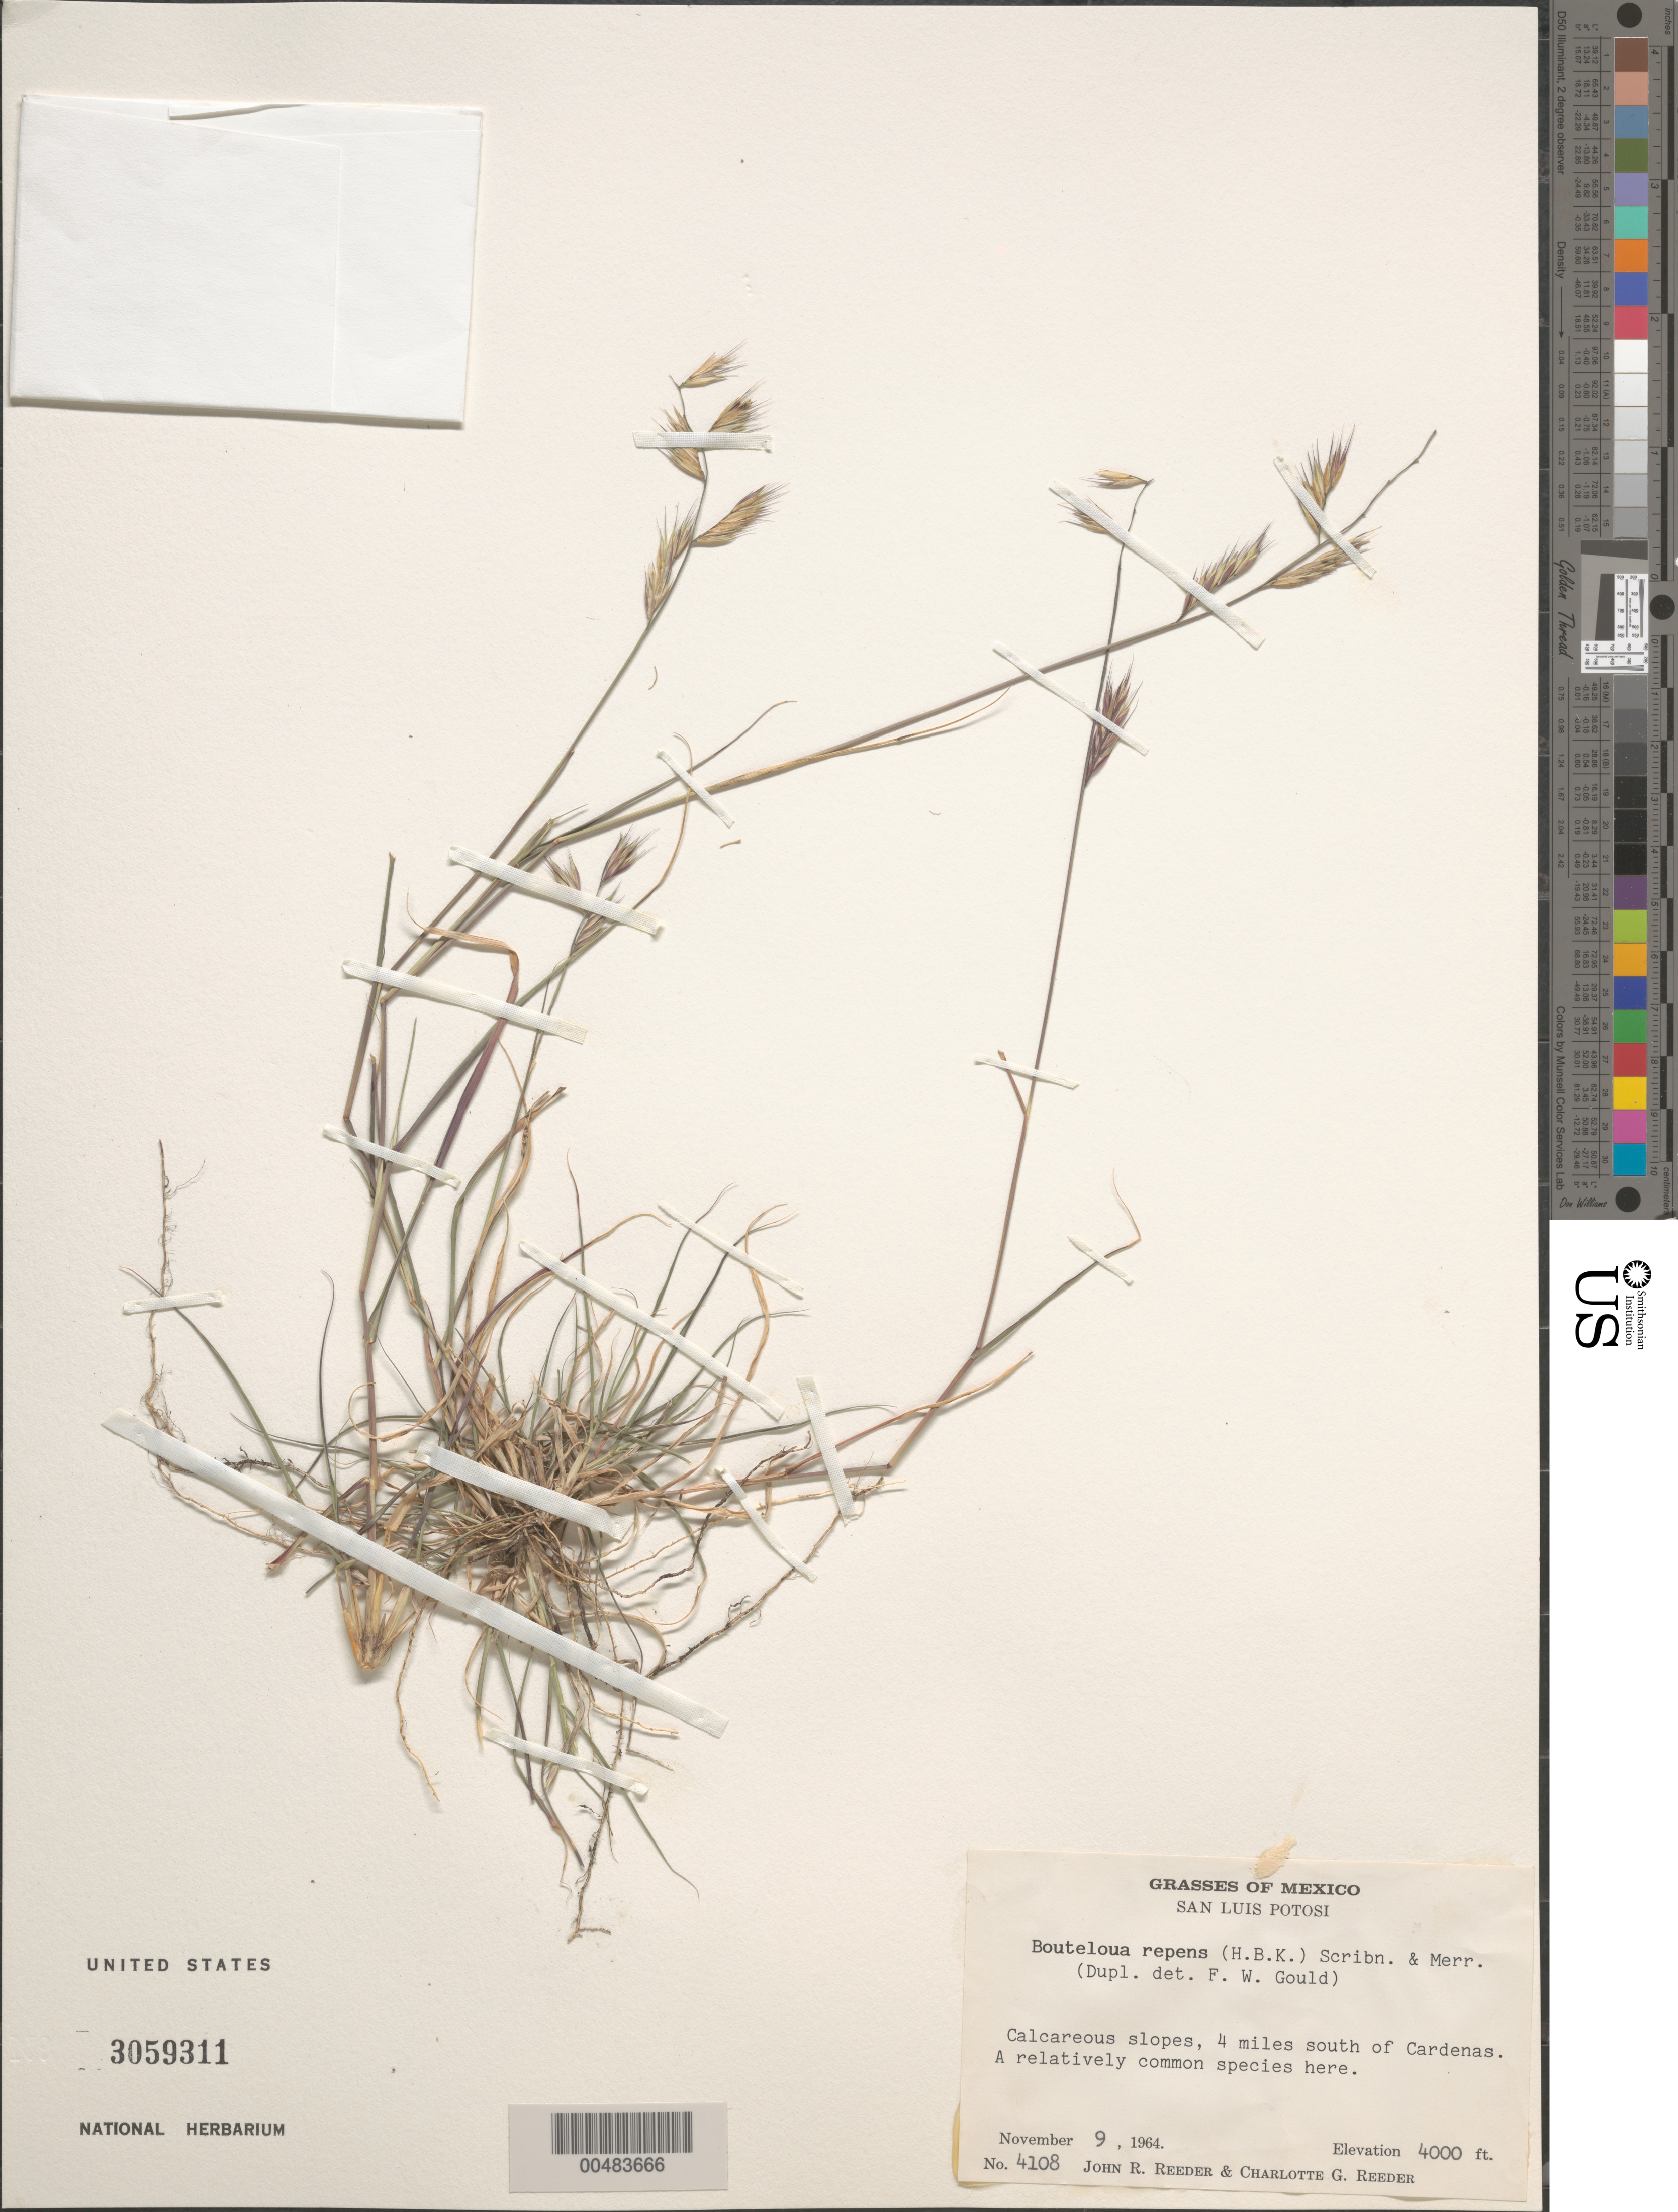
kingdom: Plantae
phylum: Tracheophyta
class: Liliopsida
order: Poales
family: Poaceae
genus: Bouteloua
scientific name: Bouteloua repens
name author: (Kunth) Scribn. & Merr.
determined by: Gould, F. W.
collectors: J. R. Reeder & C. G. Reeder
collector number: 4108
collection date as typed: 9 Nov 1964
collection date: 1964-11-09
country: Mexico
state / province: San Luis Potosi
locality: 4 mi S of Cardenas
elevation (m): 1219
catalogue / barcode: US 3059311